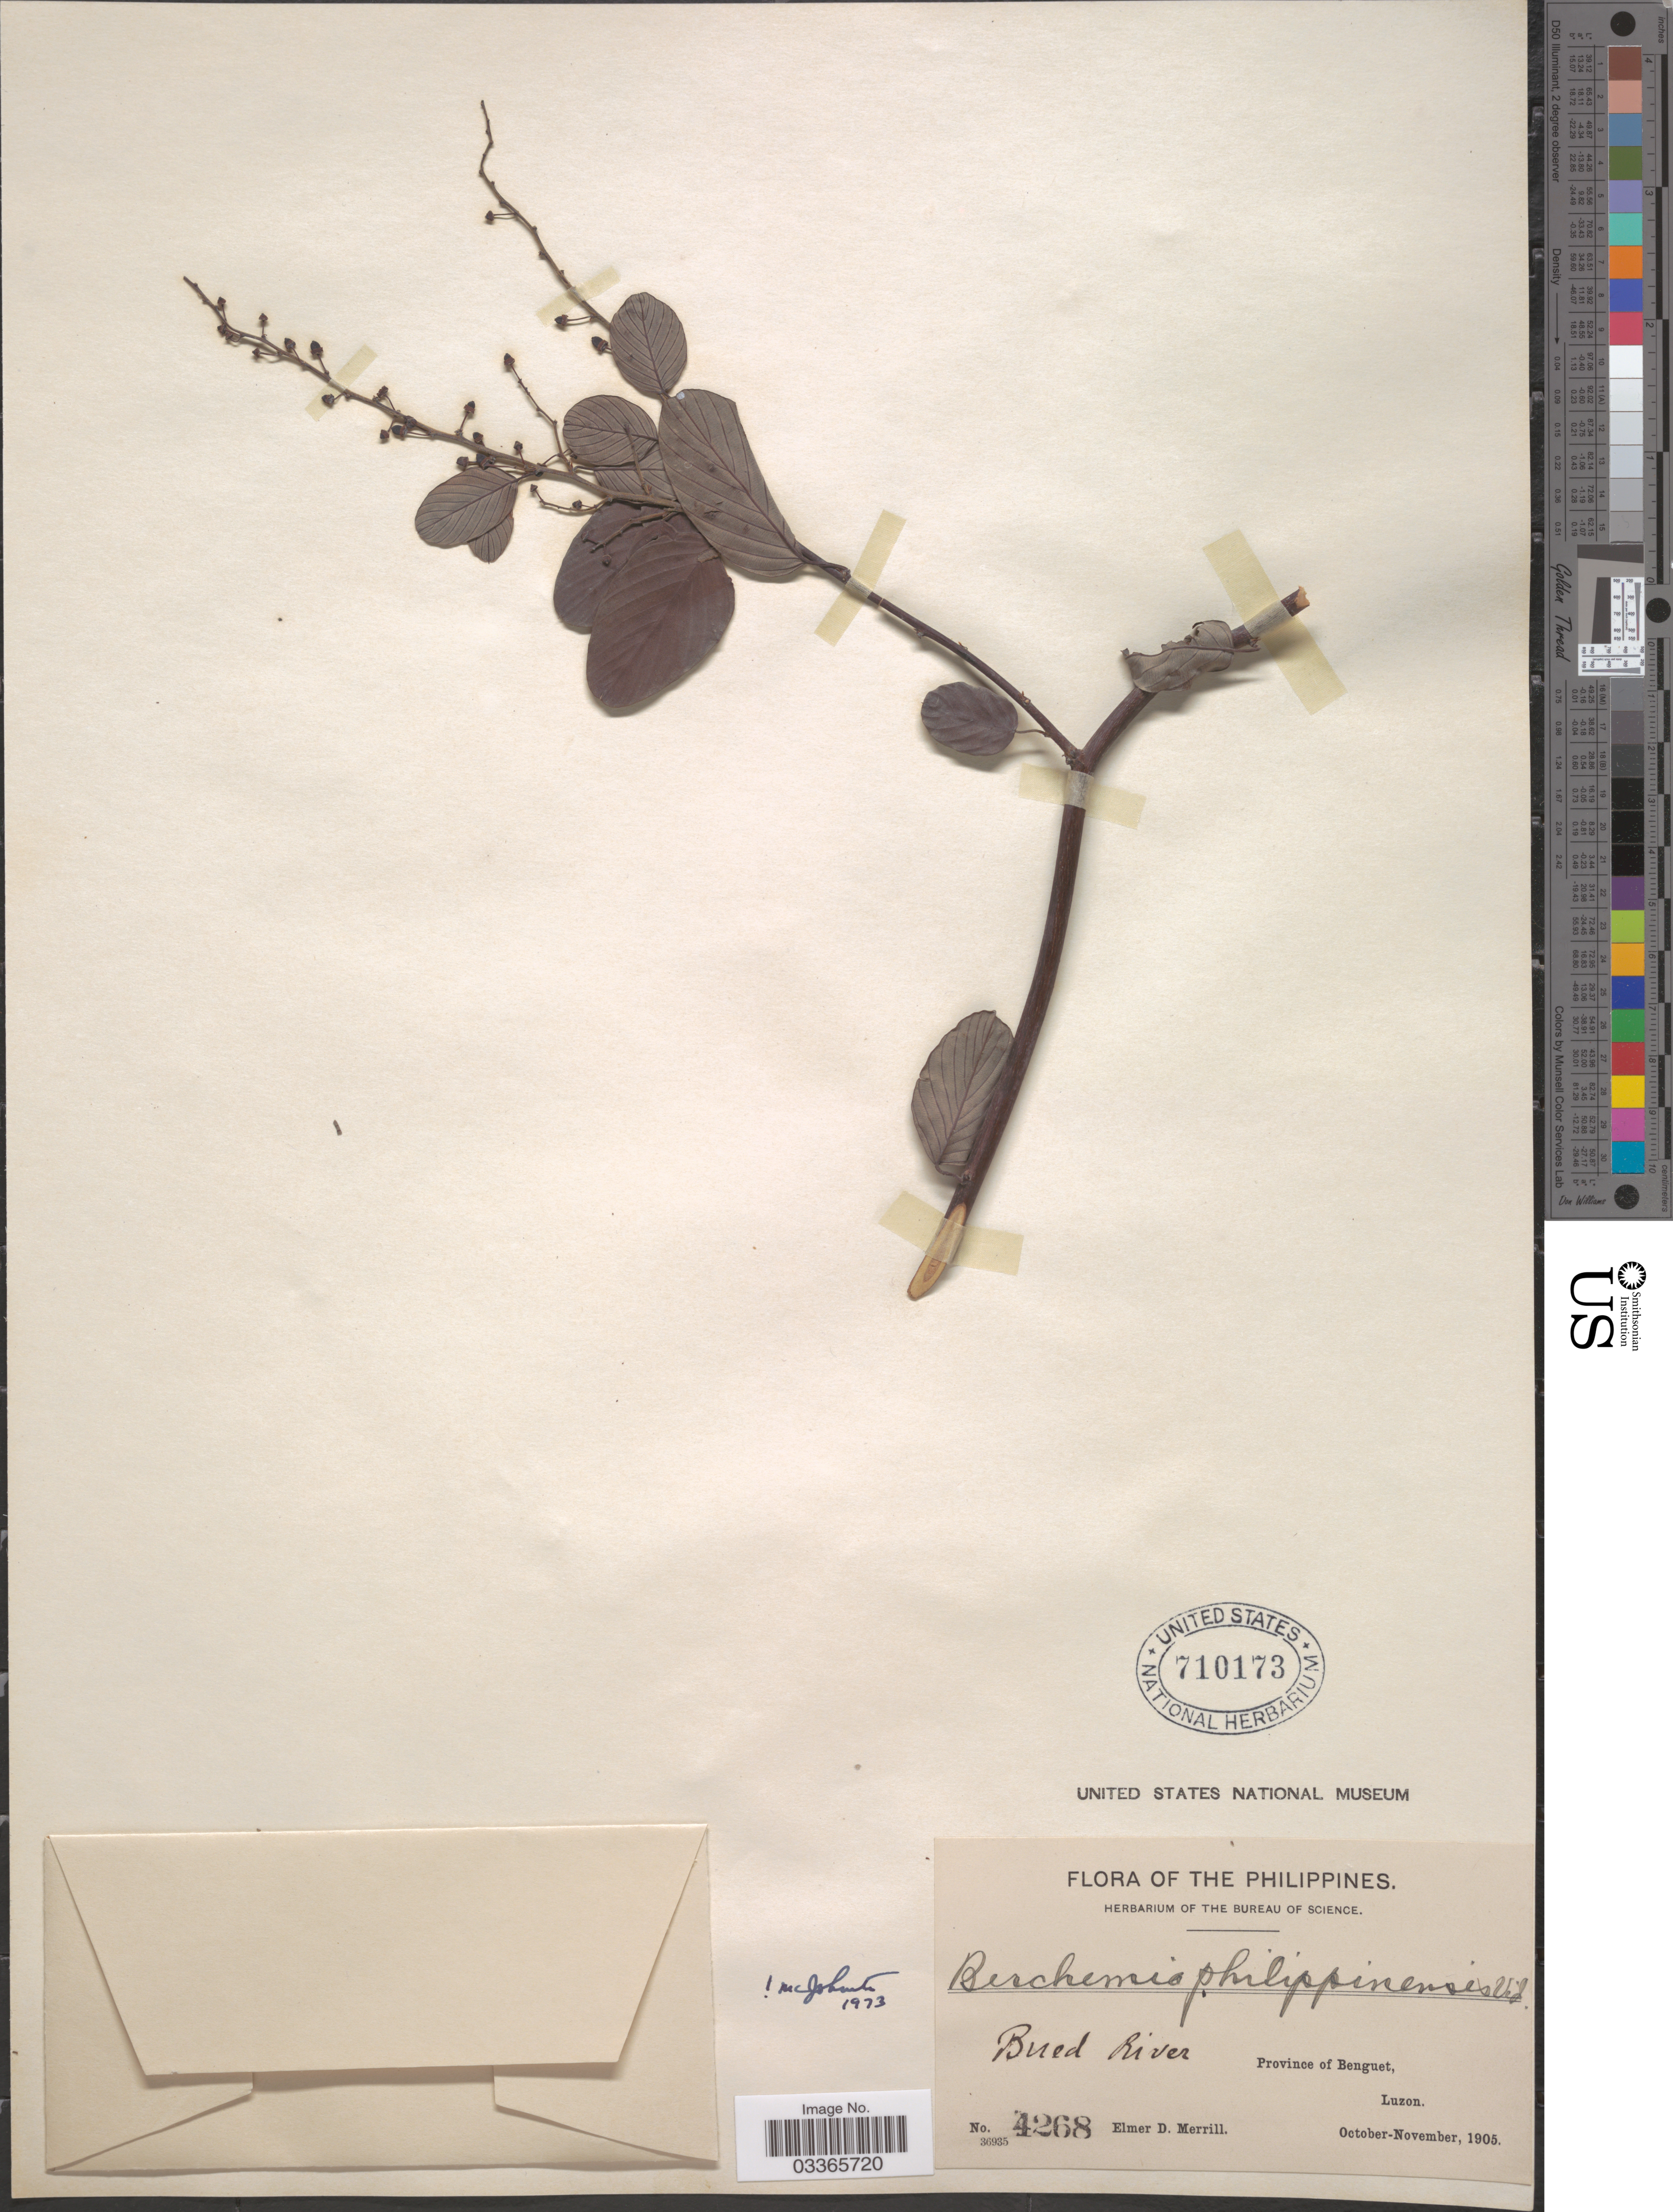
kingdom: Plantae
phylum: Tracheophyta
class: Magnoliopsida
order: Rosales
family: Rhamnaceae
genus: Berchemia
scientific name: Berchemia philippinensis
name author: S. Vidal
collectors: E. D. Merrill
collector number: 4268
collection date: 1905-10/1905-11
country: Philippines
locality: Bued River. Province of Benguet, Luzon.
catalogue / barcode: US 710173